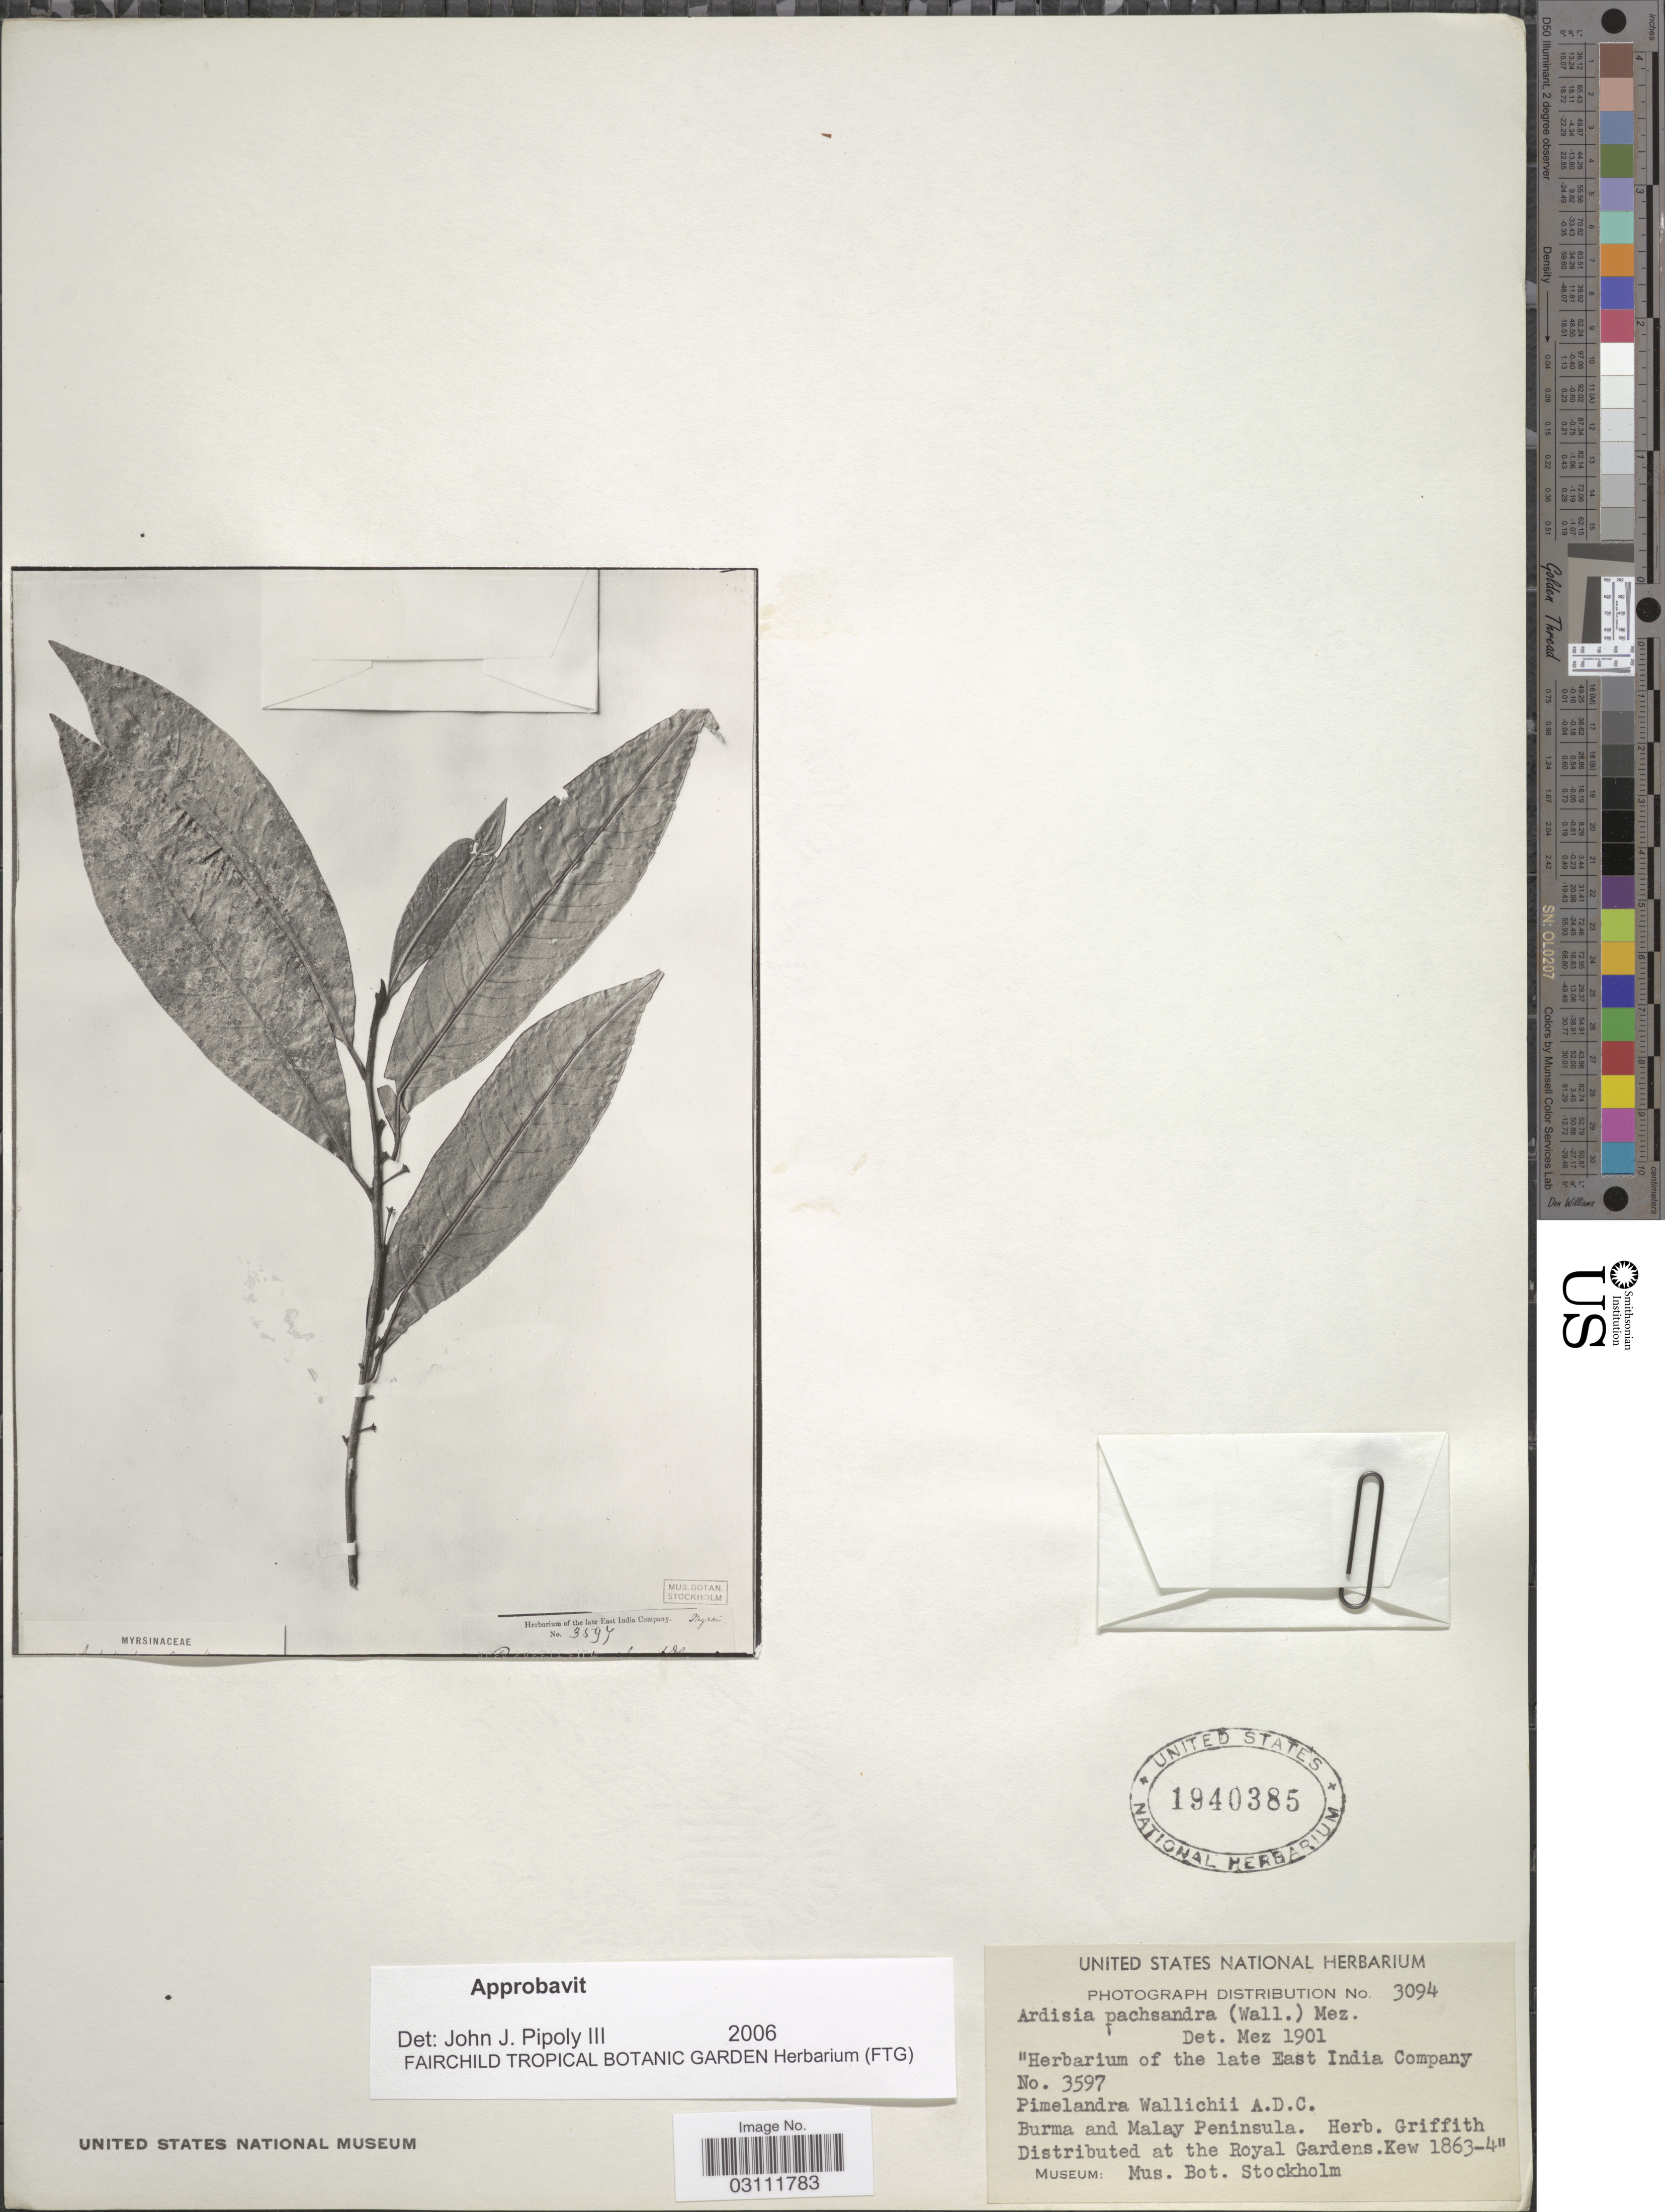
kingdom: Plantae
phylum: Tracheophyta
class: Magnoliopsida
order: Ericales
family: Primulaceae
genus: Ardisia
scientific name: Ardisia pachysandra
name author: (Wall.) Mez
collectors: ex herb. Griffith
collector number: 3597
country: Myanmar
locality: Burma and Malay Peninsula.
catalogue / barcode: US 1940385